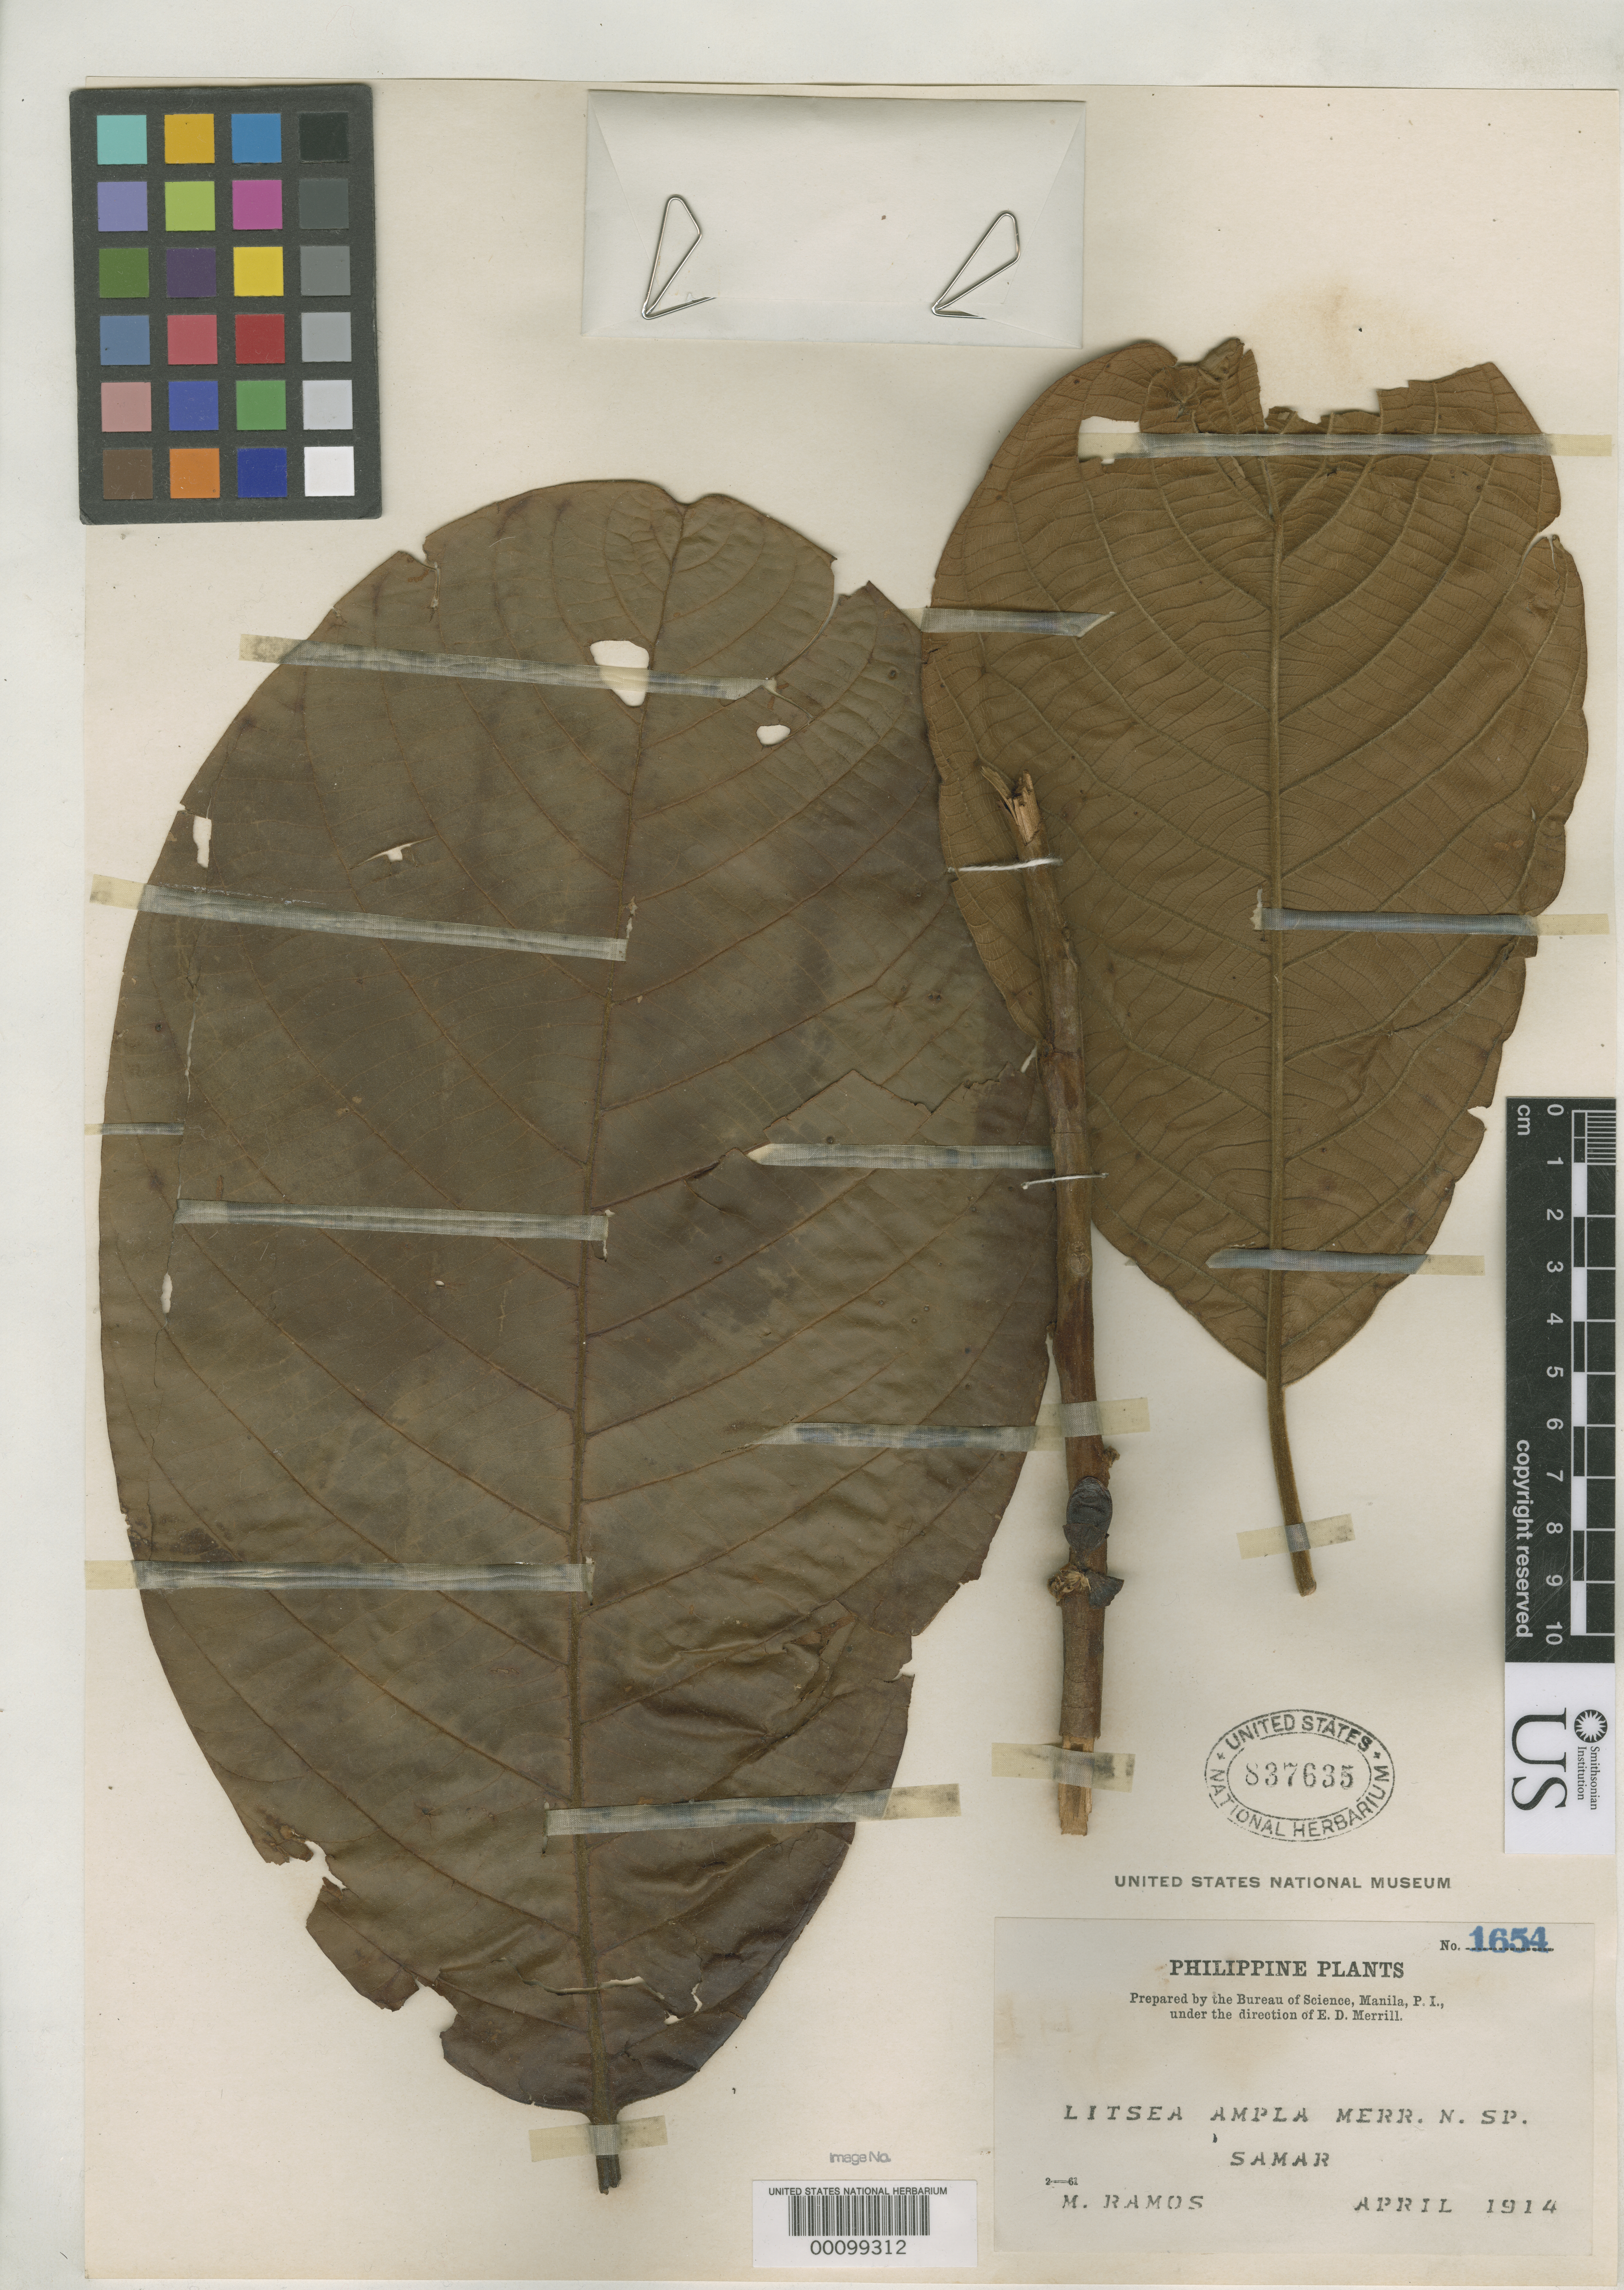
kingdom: Plantae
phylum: Tracheophyta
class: Magnoliopsida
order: Laurales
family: Lauraceae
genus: Litsea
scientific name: Litsea ampla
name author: Merr.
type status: Isotype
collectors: M. Ramos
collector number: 1654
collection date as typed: Apr 1914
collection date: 1914-04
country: Philippines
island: Samar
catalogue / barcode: US 837635